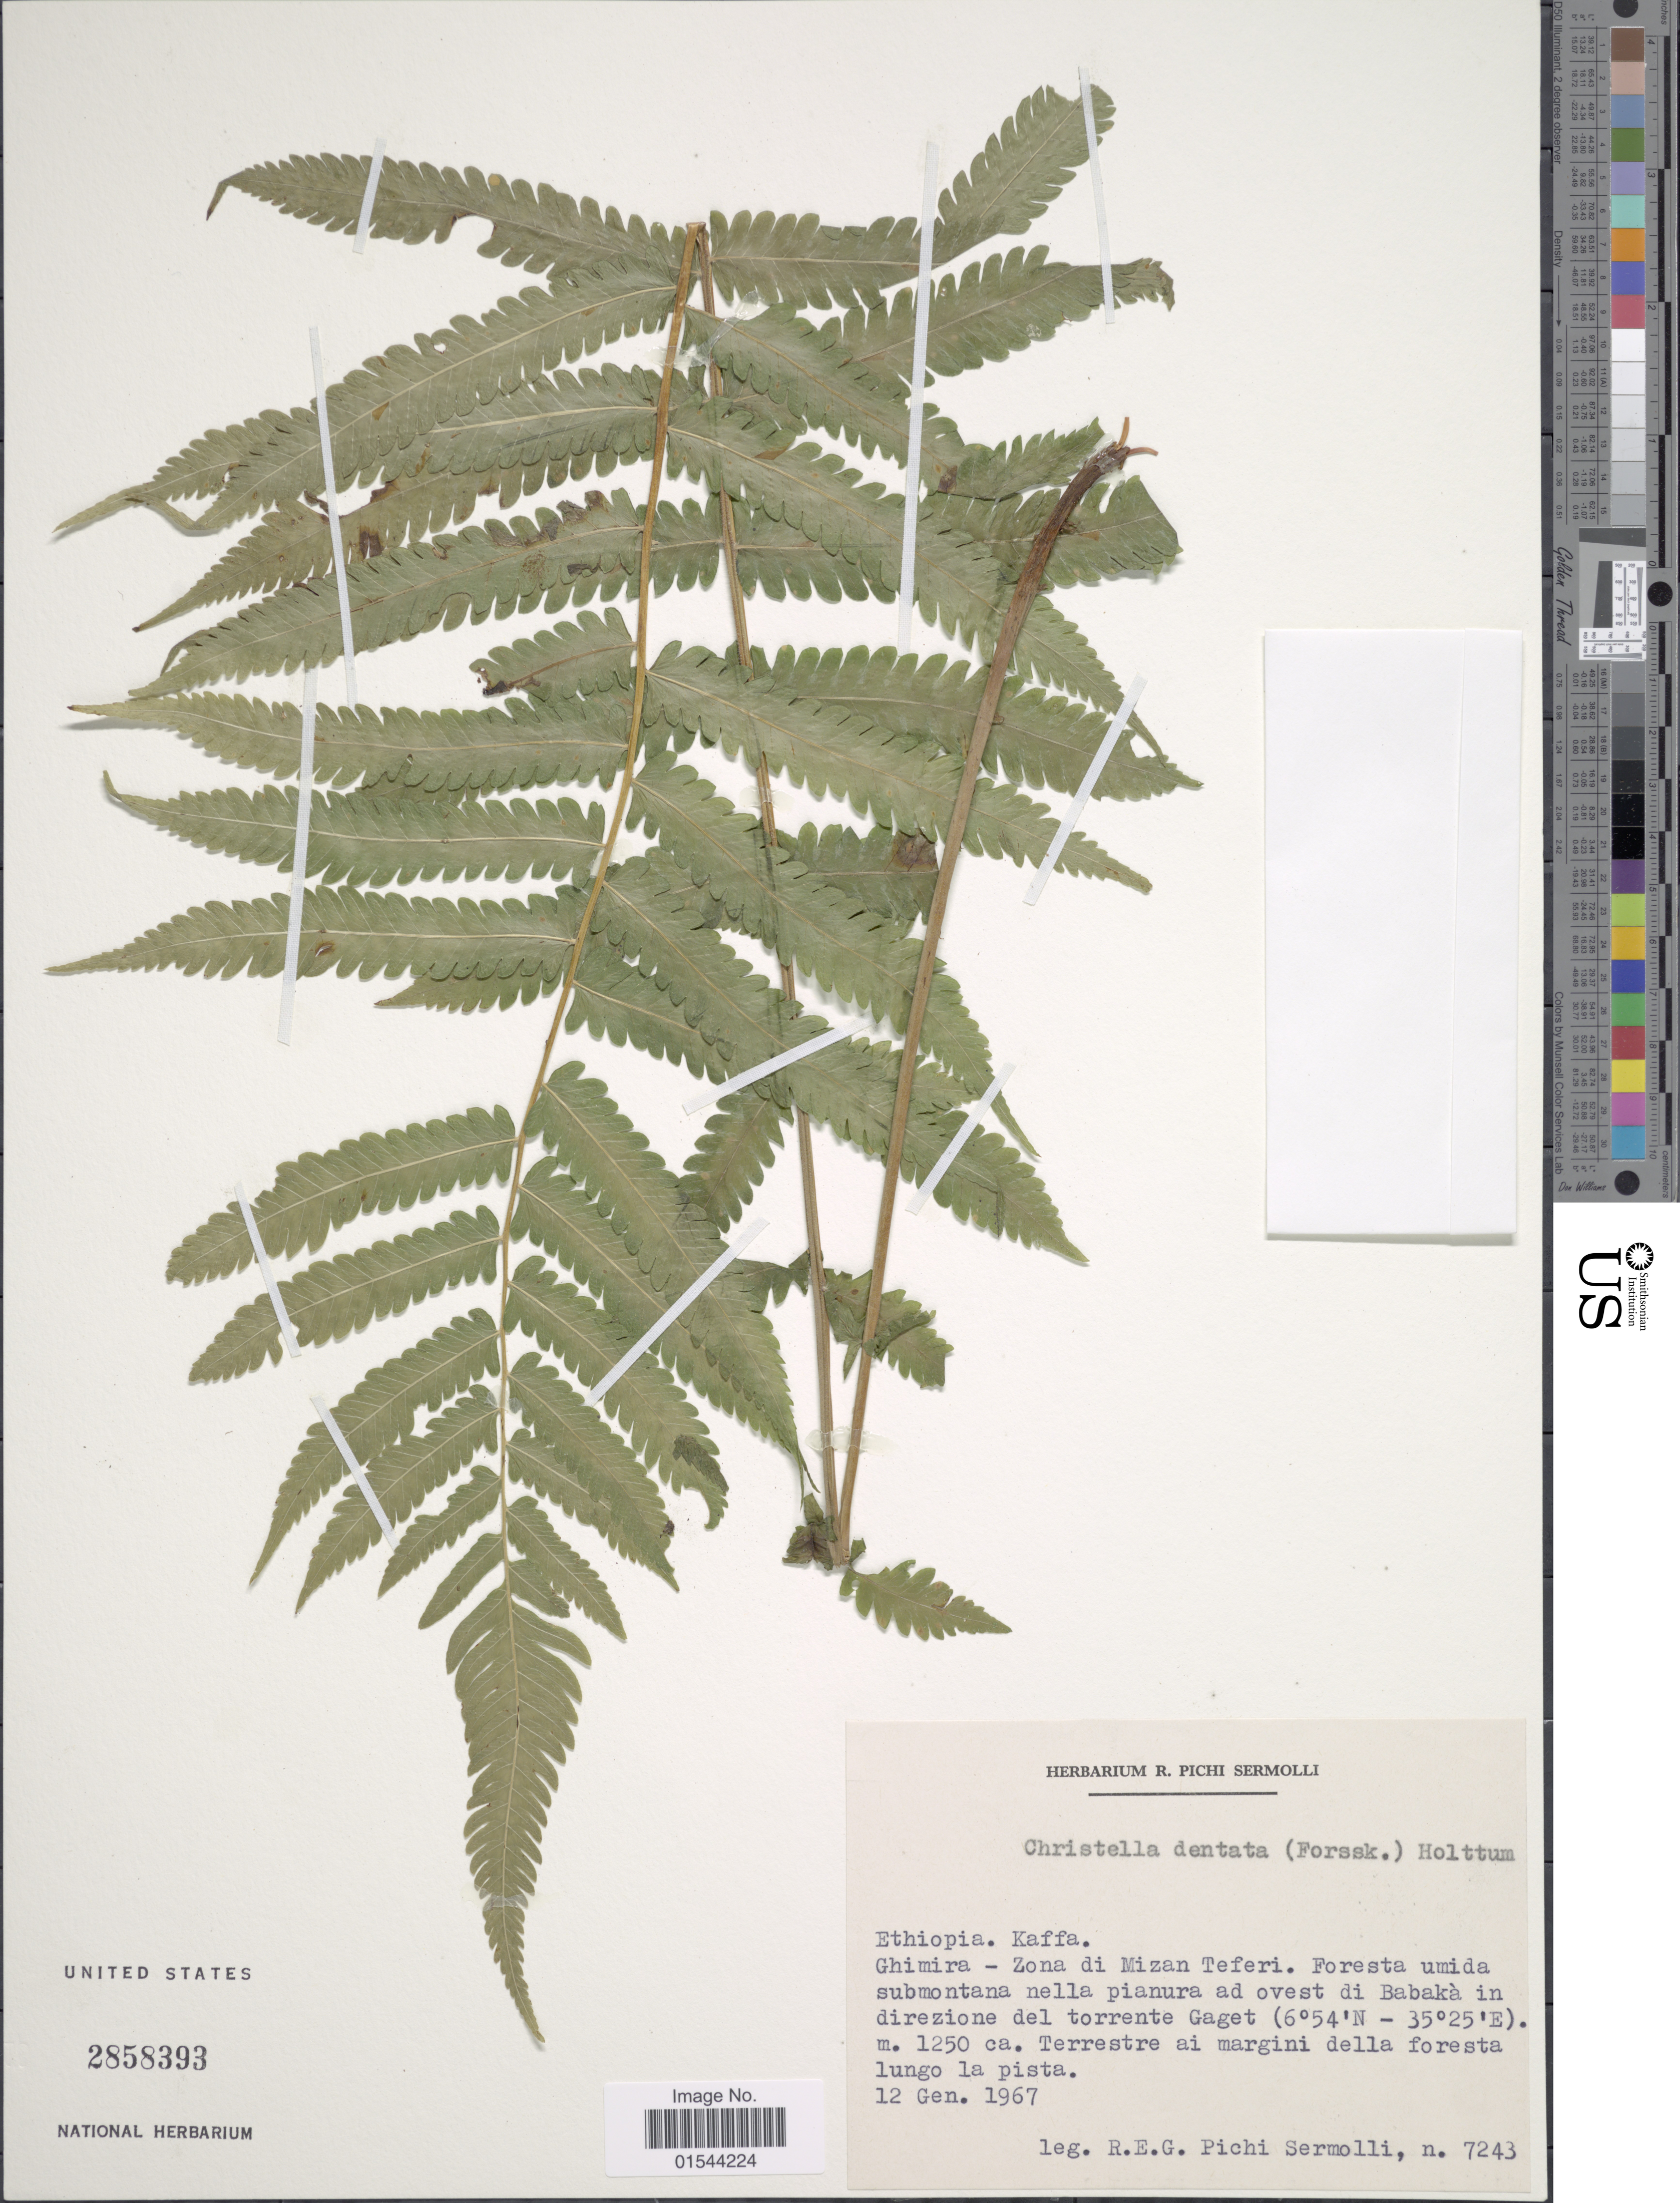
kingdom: Plantae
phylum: Tracheophyta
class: Polypodiopsida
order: Polypodiales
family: Thelypteridaceae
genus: Christella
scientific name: Christella dentata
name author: (Forssk.) Brownsey & Jermy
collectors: R. E. Pichi-Sermolli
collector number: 7243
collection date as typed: gen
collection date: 1967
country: Ethiopia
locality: Kaffa. Ghimira - Zona di Mizan Teferi. Foresta umida submontana nella pianura ad ovest di Babakà in direzione del torrente Gaget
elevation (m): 1250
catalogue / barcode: US 2858393